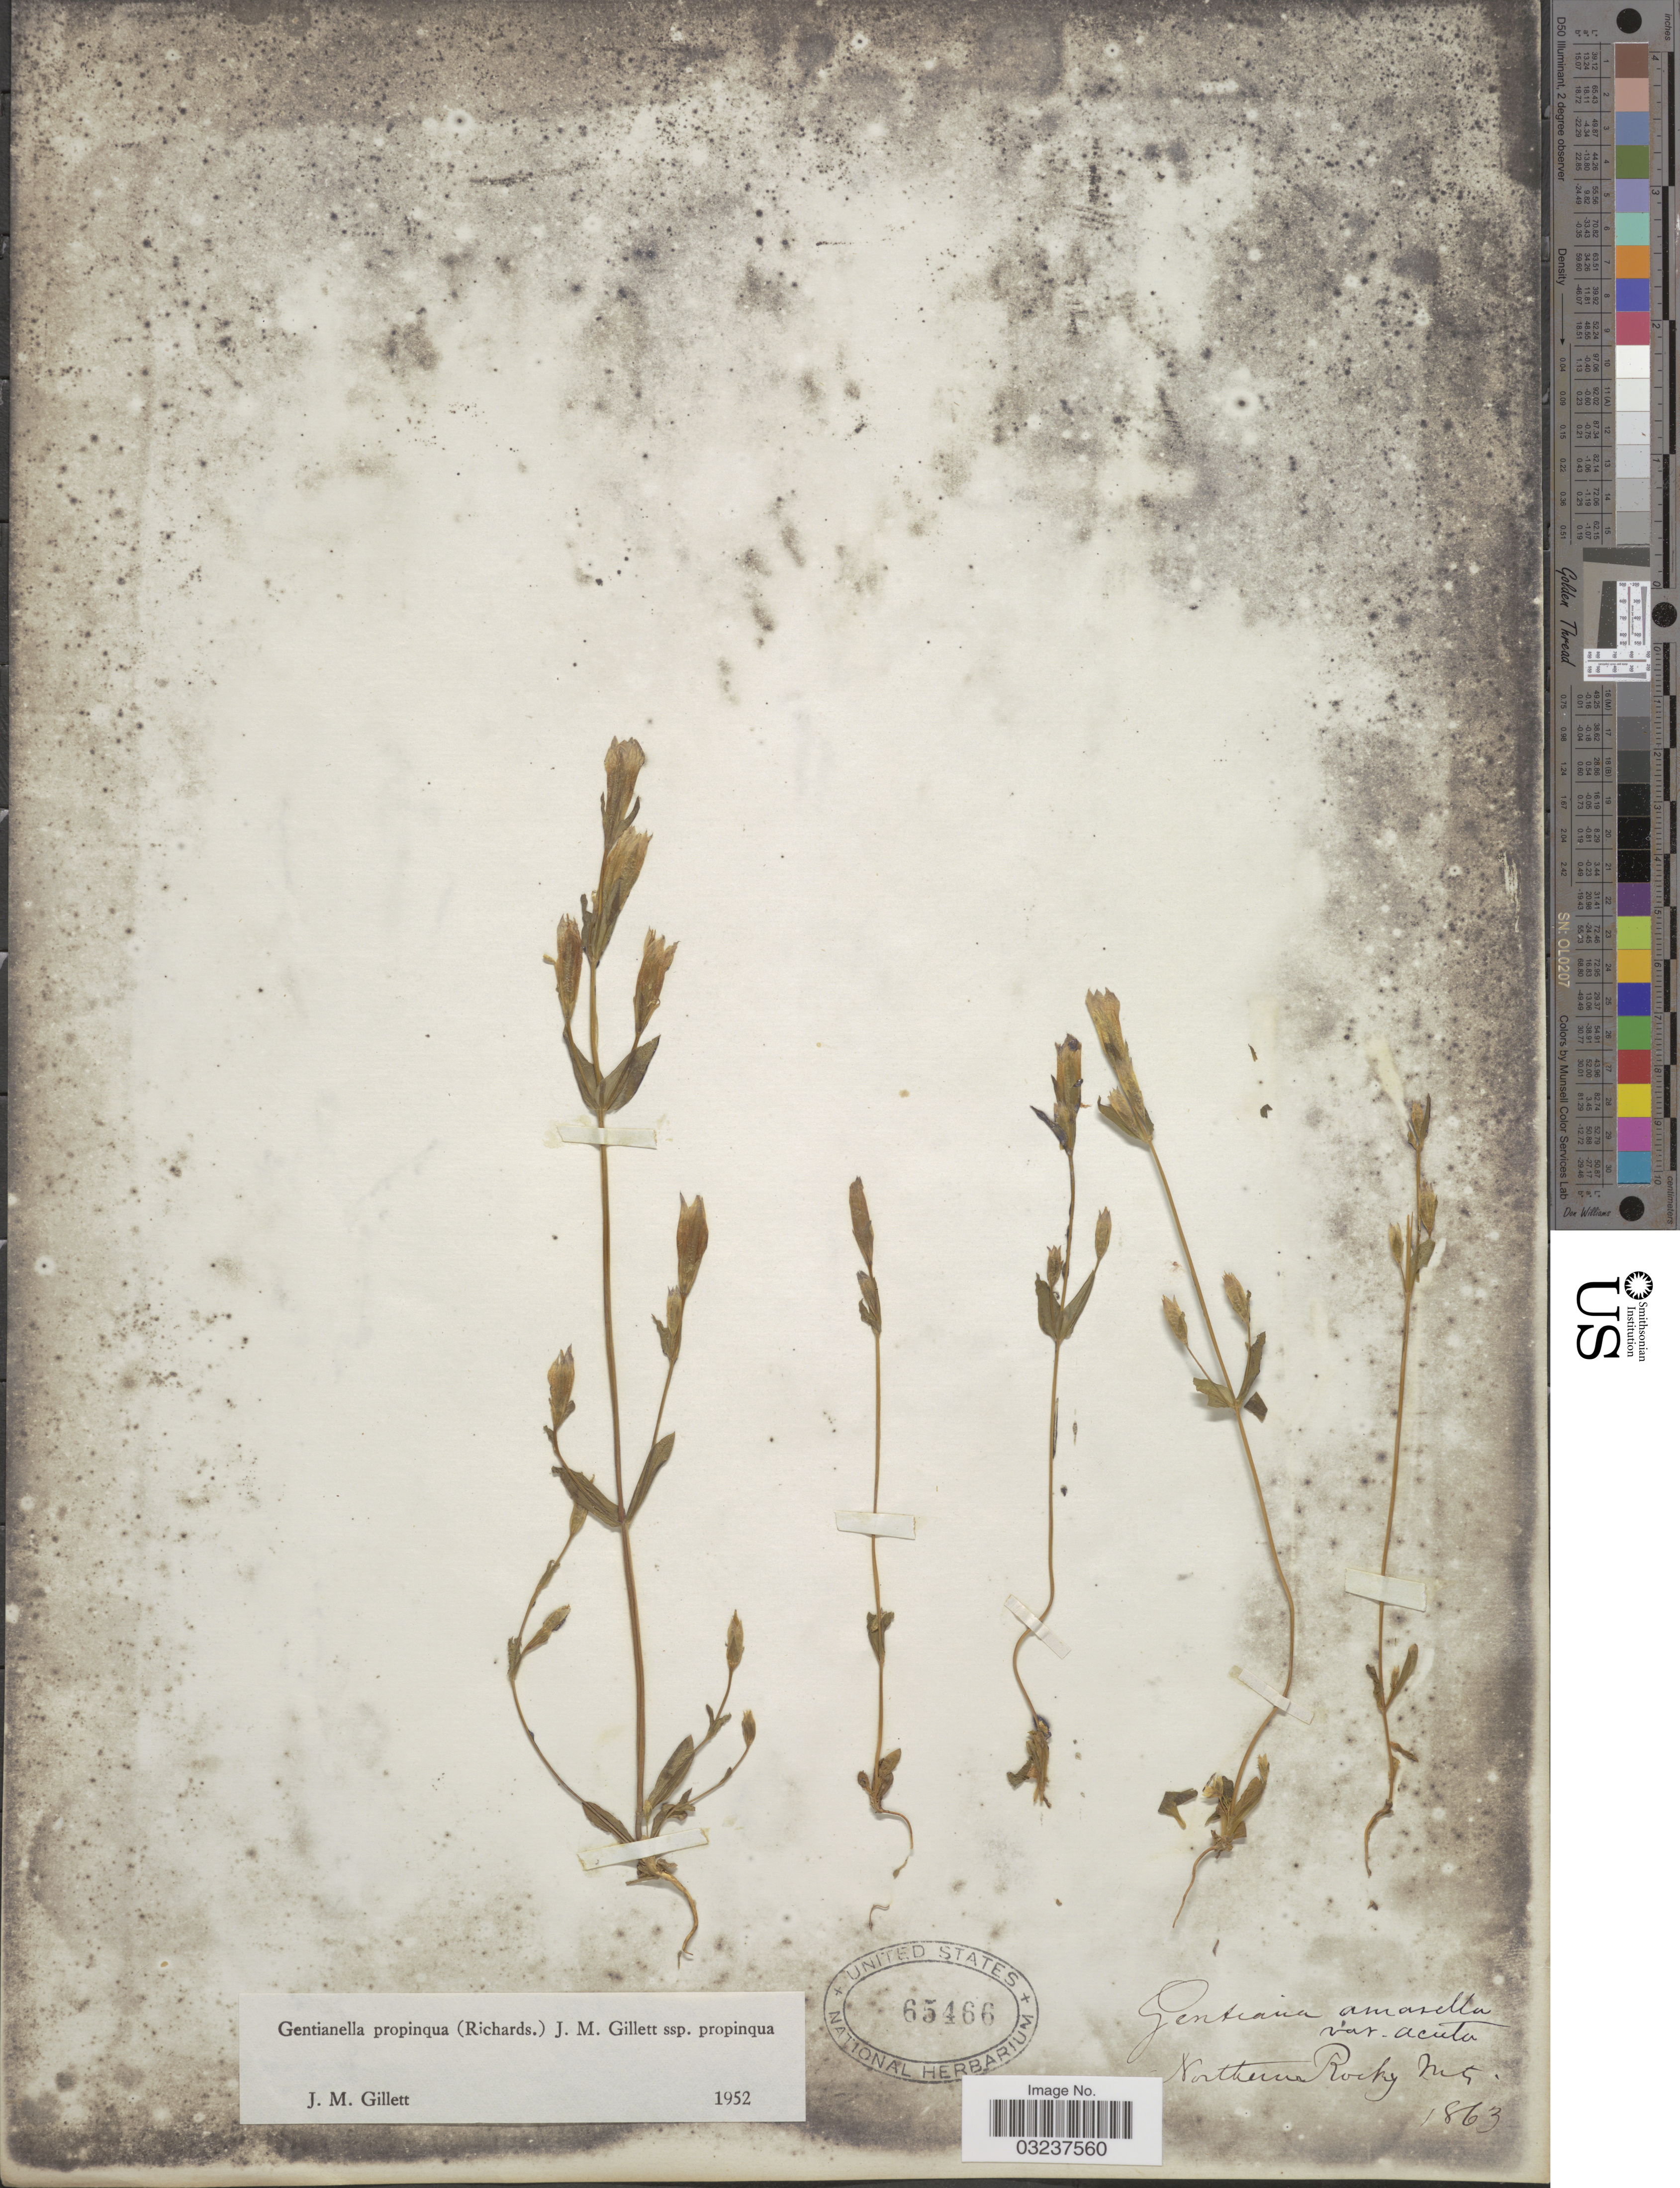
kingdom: Plantae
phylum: Tracheophyta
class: Magnoliopsida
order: Gentianales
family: Gentianaceae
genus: Gentianella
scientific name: Gentianella propinqua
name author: (Richardson) J.M. Gillett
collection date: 1863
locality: Northern Rocky Mts.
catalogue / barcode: US 65466